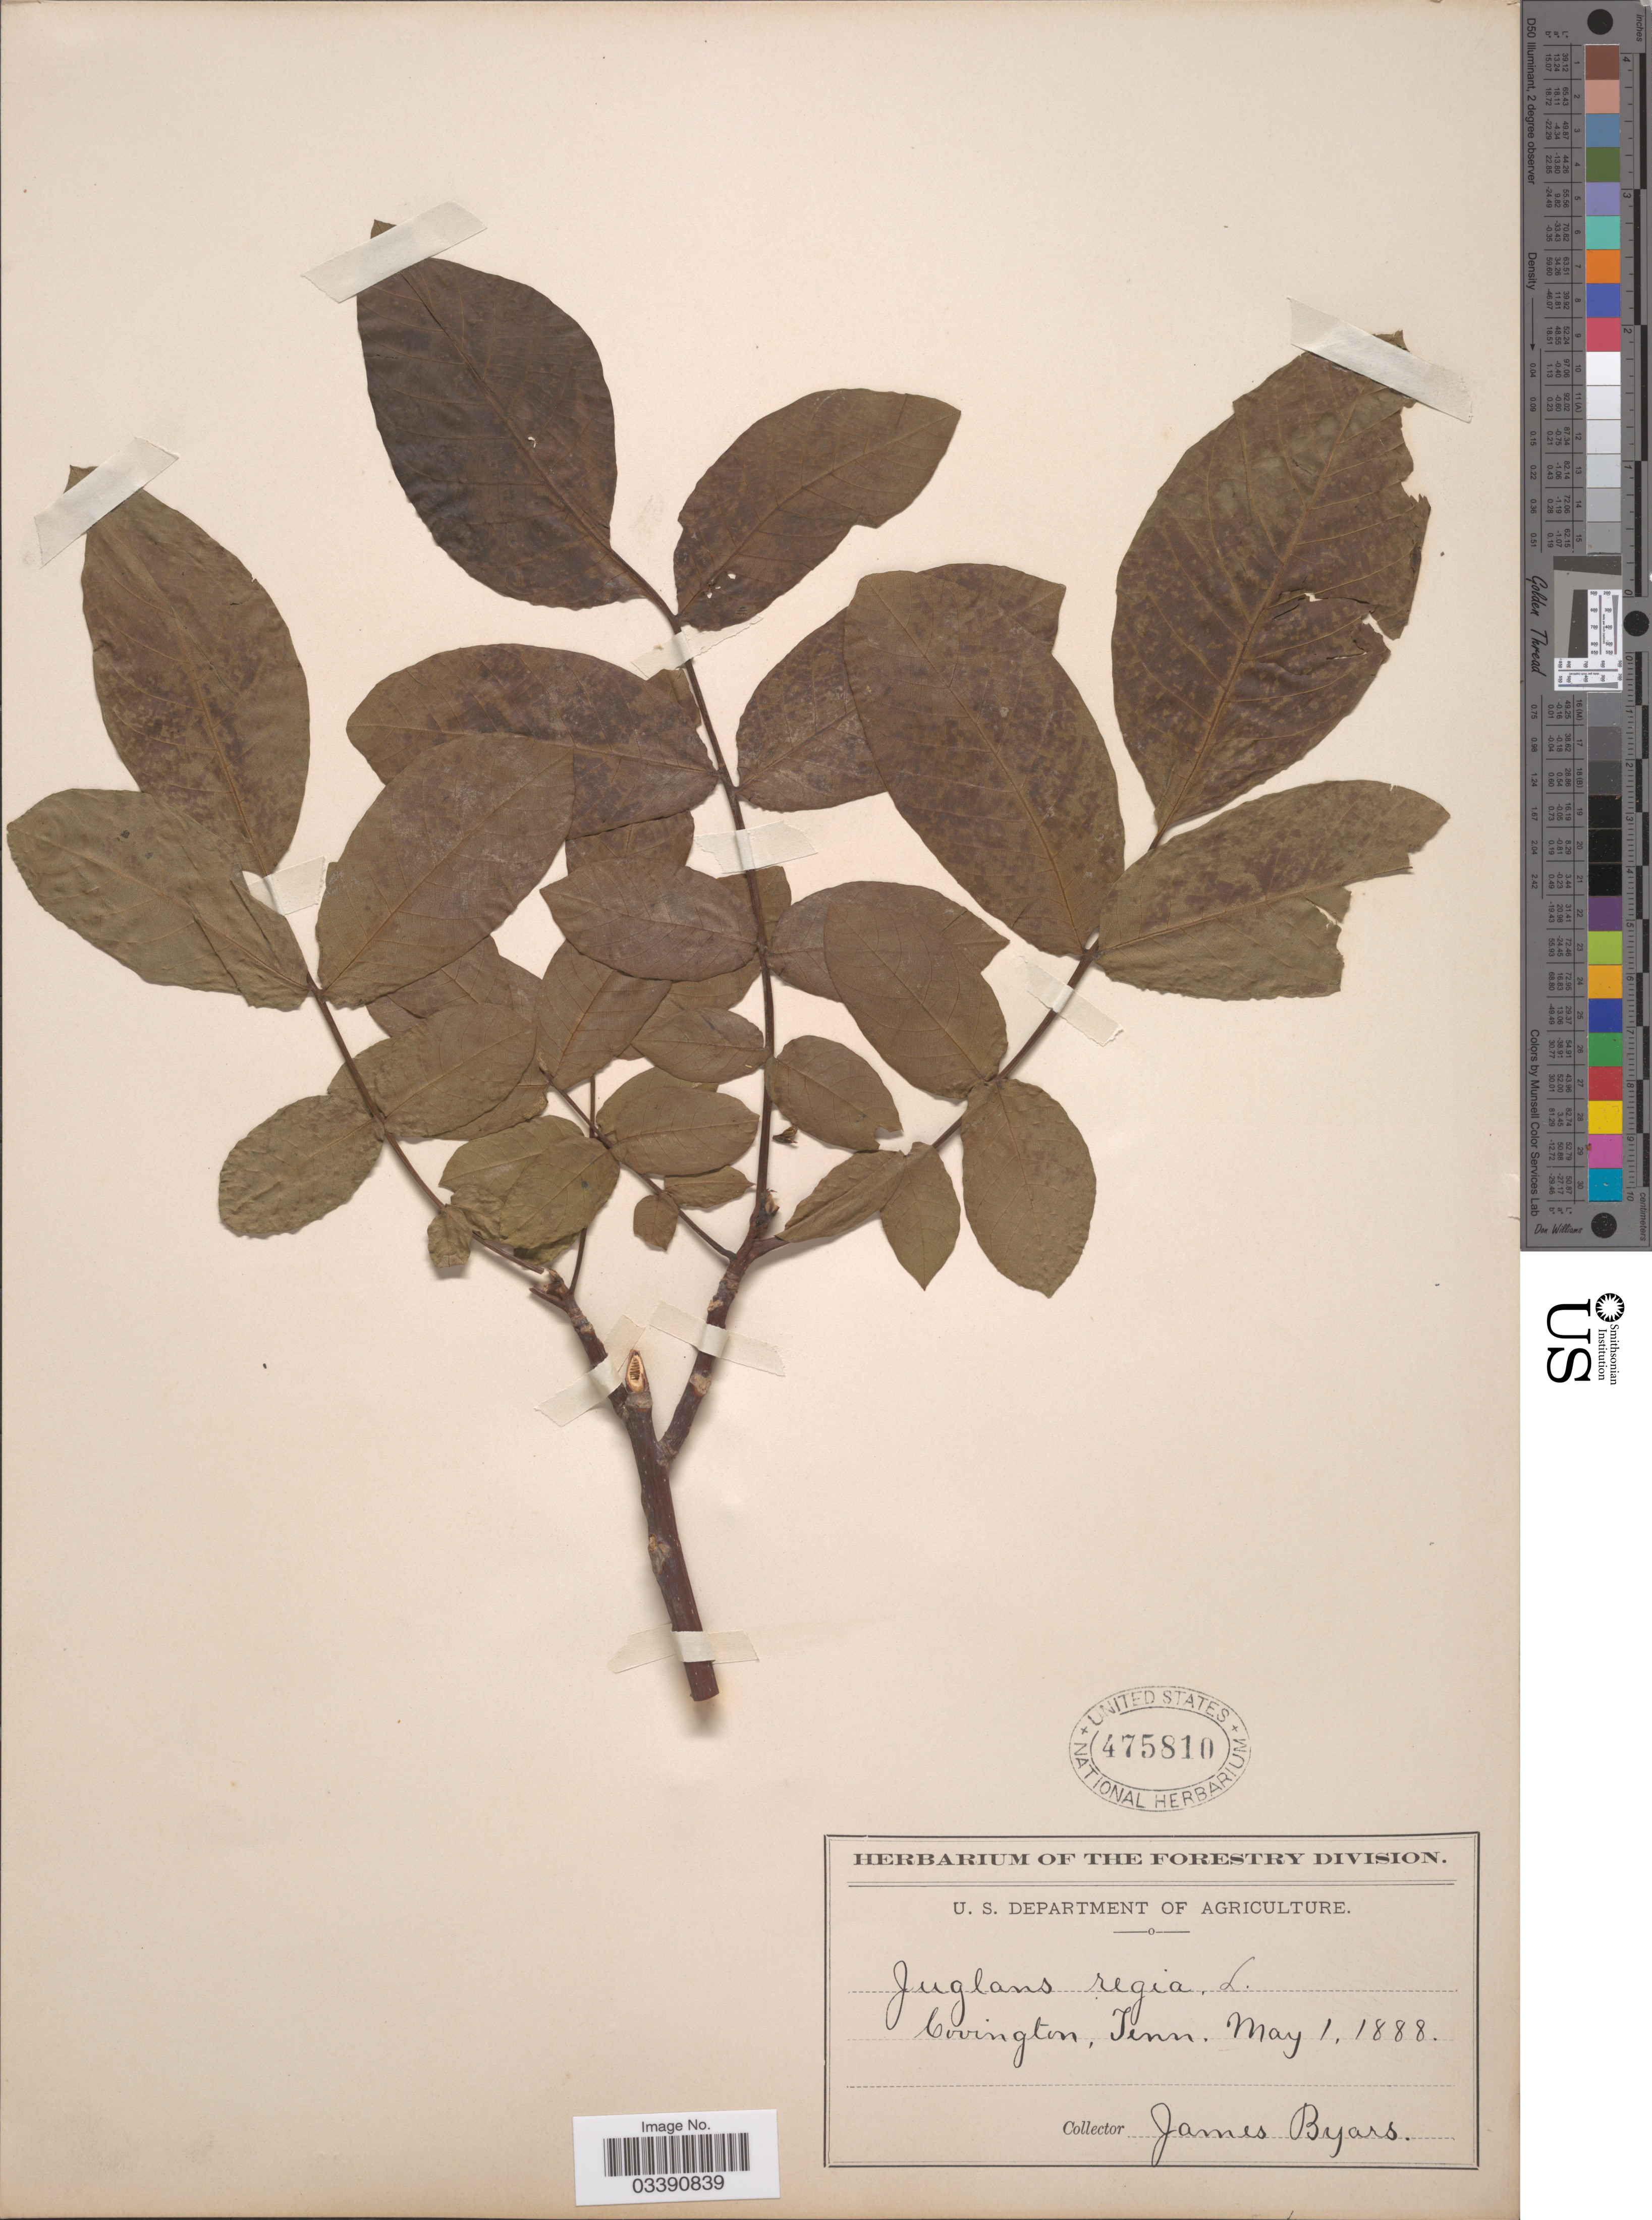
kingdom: Plantae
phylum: Tracheophyta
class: Magnoliopsida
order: Fagales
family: Juglandaceae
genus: Juglans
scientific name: Juglans regia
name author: L.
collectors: J. Byars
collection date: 1888-05-01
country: United States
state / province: Tennessee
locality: Covington.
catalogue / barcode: US 475810